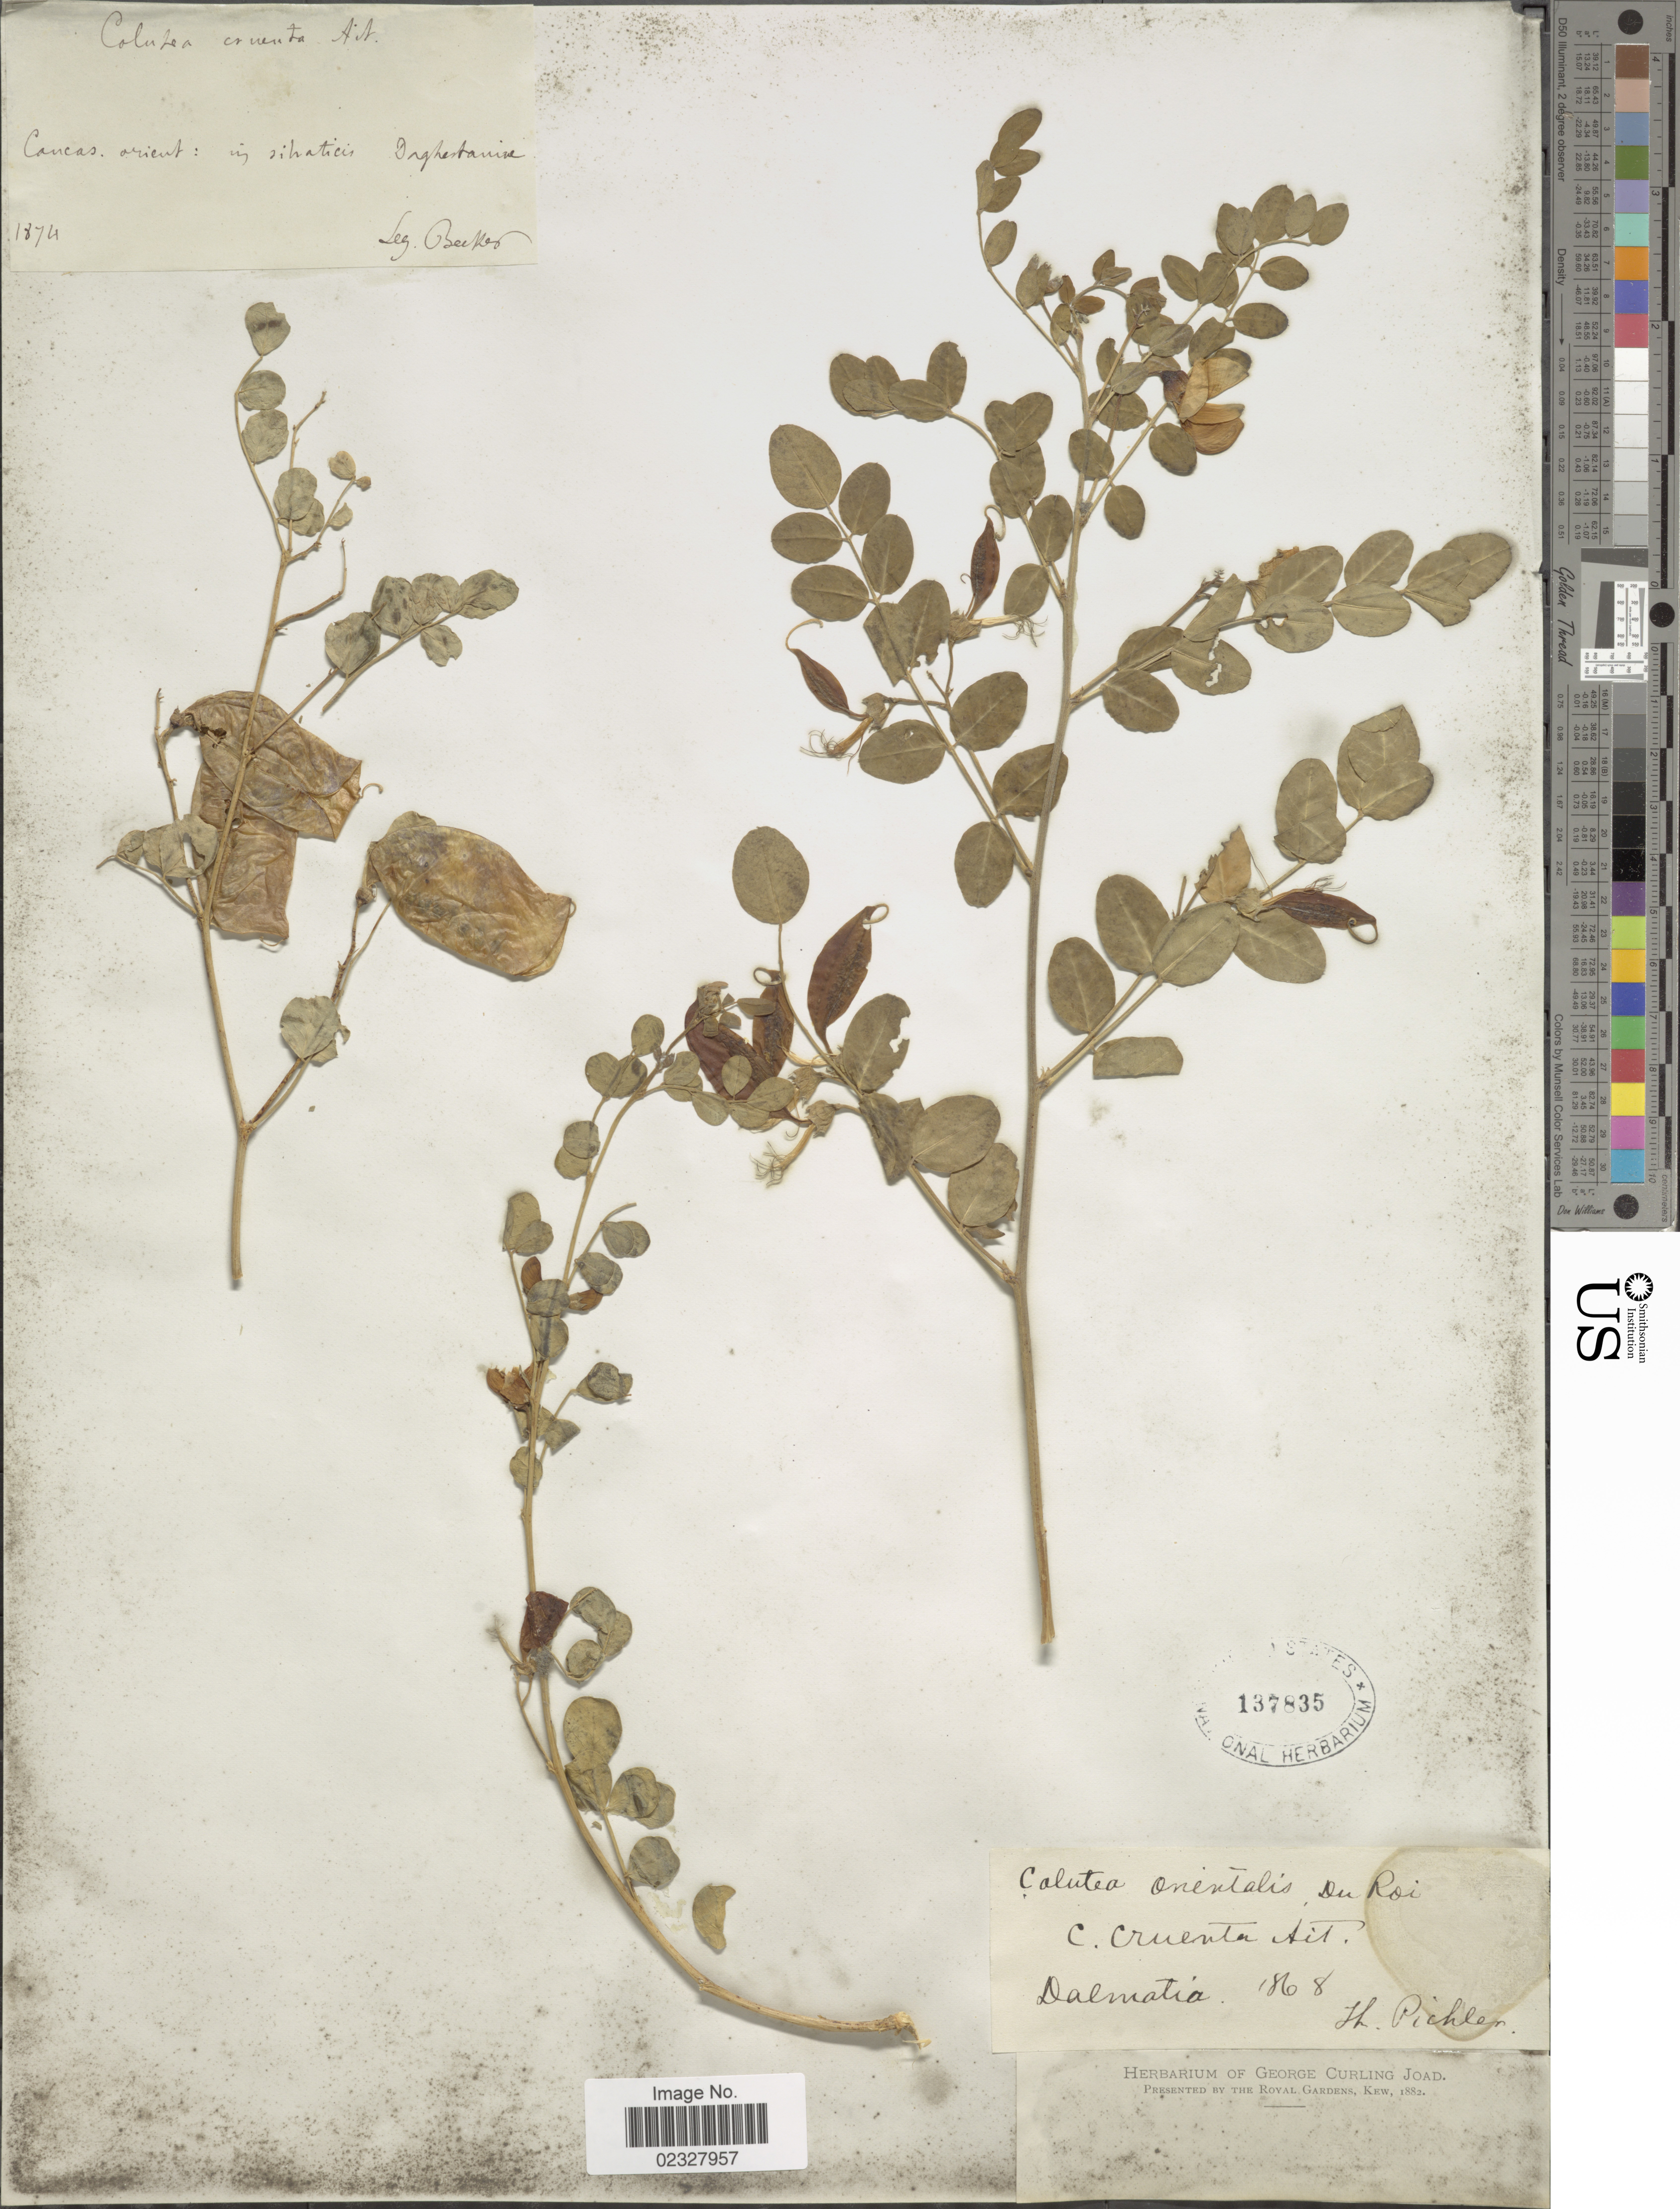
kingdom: Plantae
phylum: Tracheophyta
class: Magnoliopsida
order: Fabales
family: Fabaceae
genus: Colutea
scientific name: Colutea orientalis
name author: Mill.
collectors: T. Pichler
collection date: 1868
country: Croatia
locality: Dalmatia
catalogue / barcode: US 137835